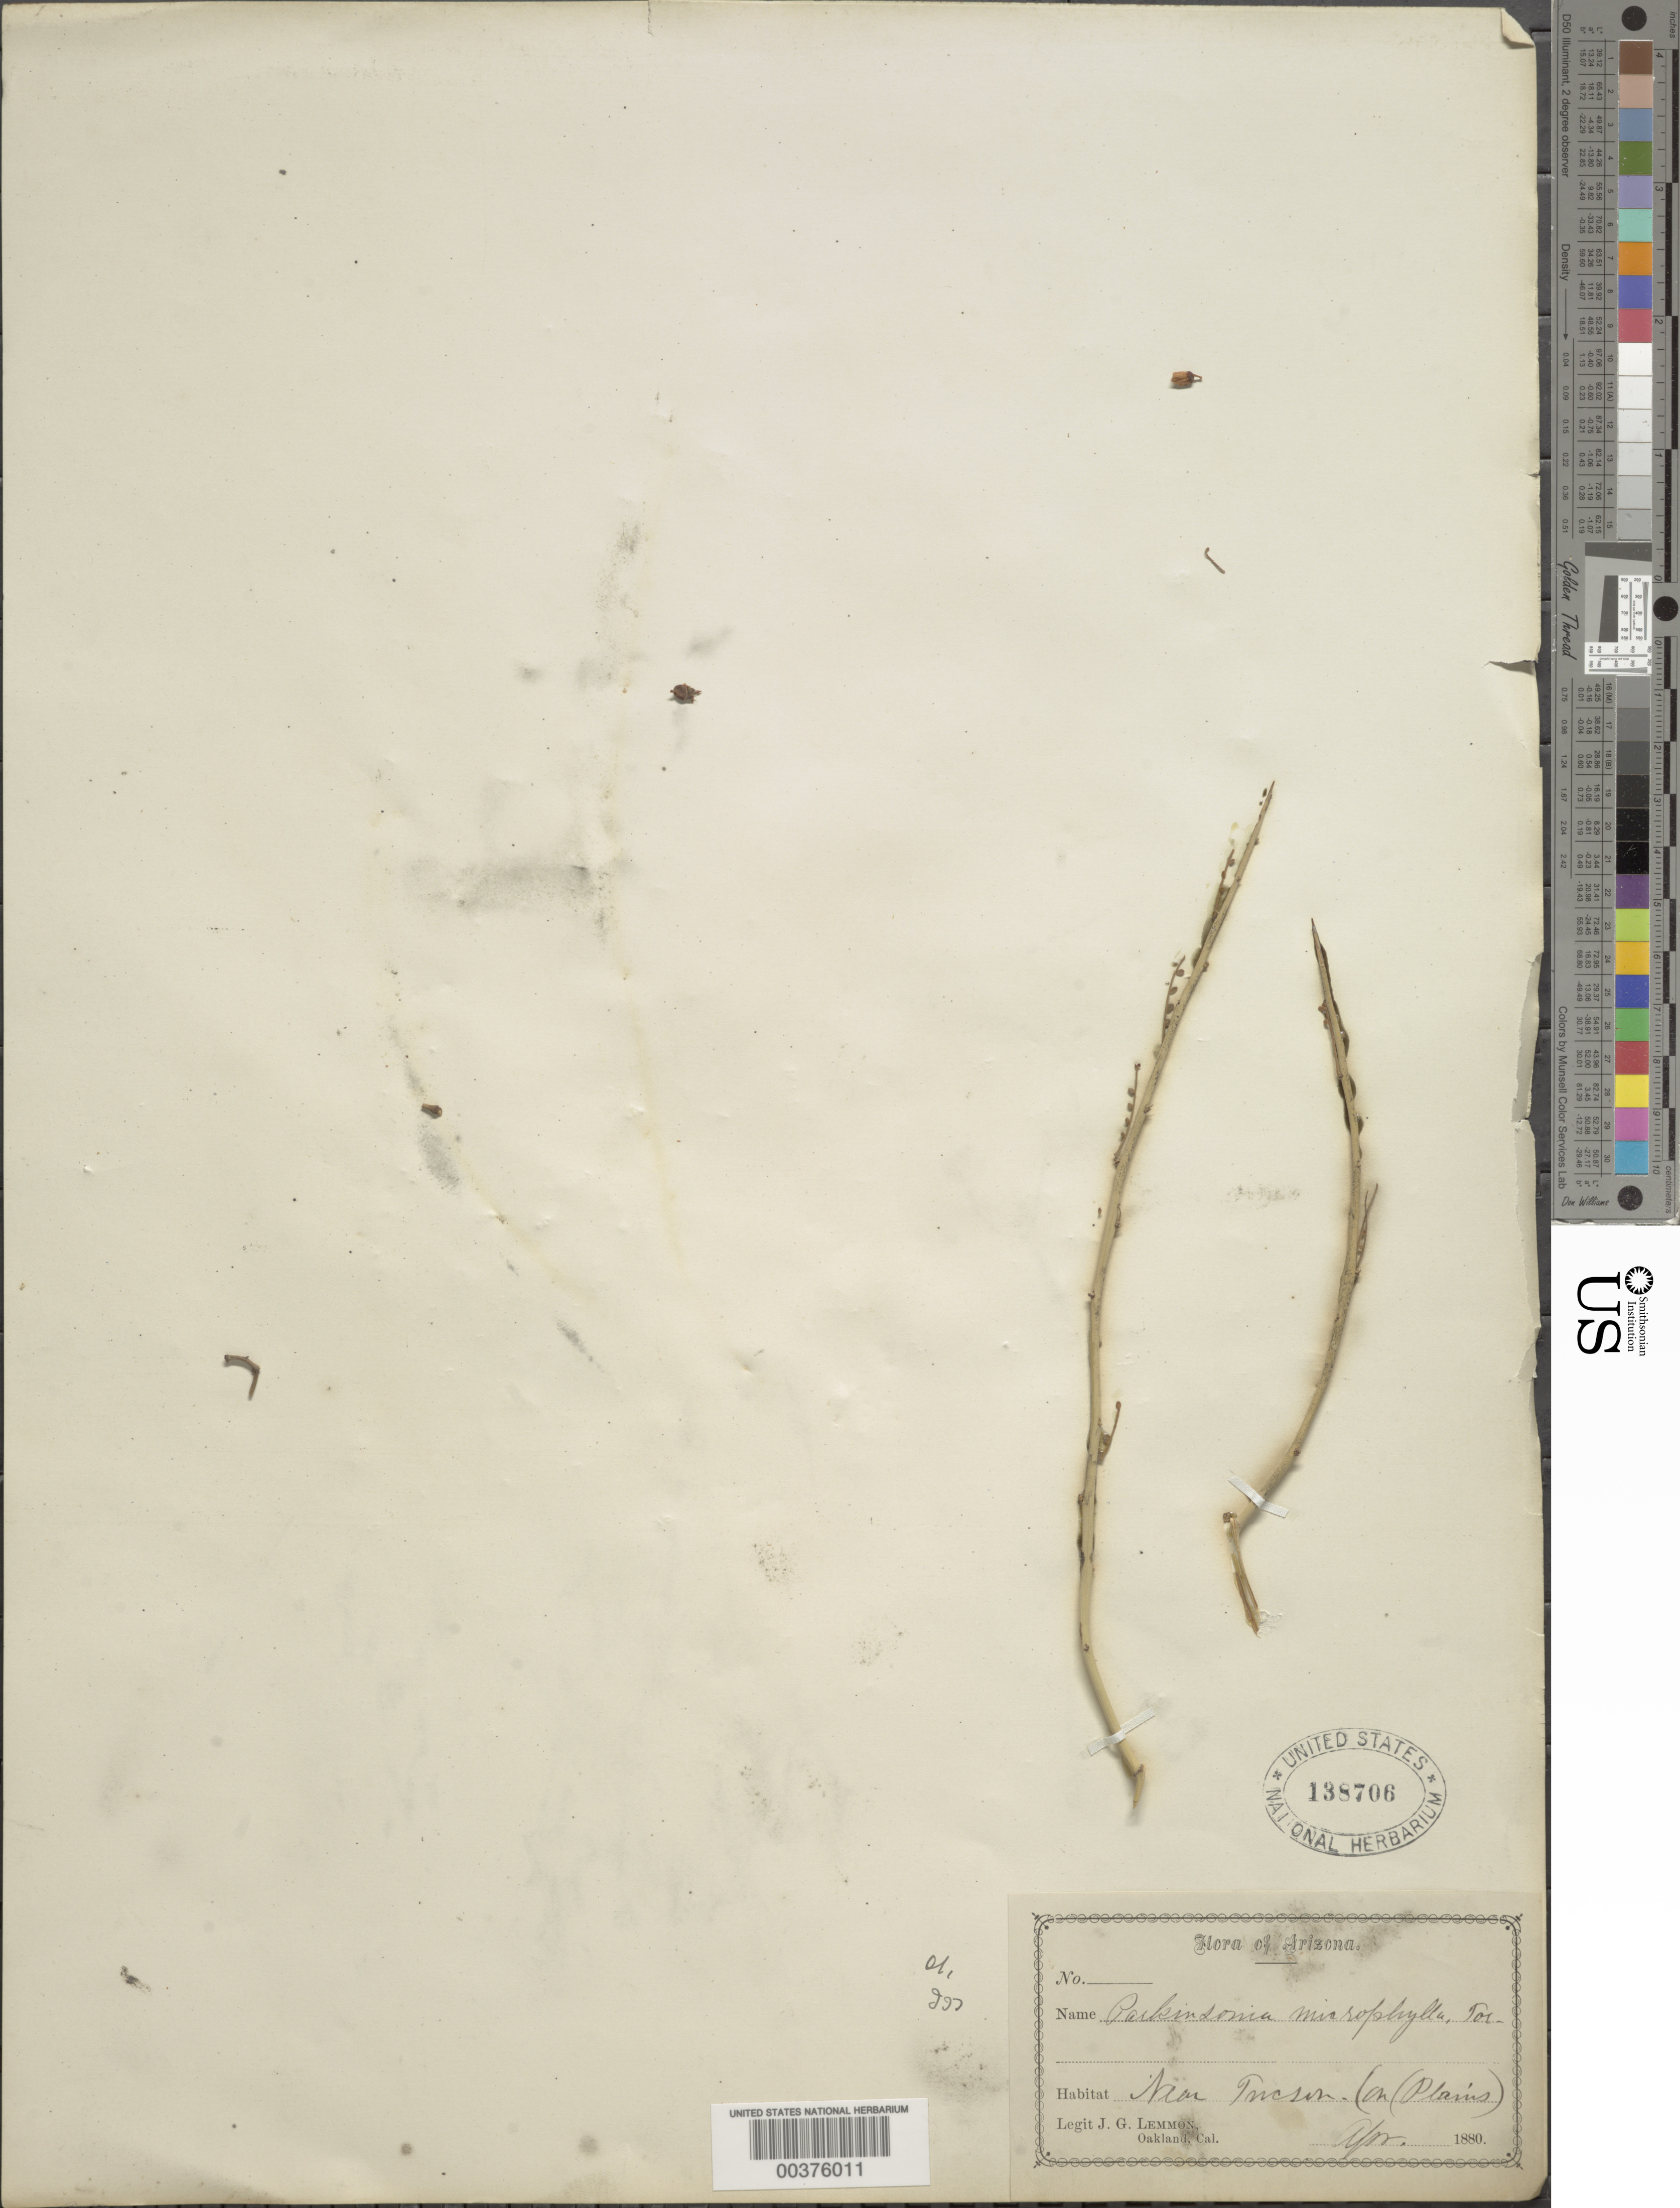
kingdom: Plantae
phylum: Tracheophyta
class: Magnoliopsida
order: Fabales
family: Fabaceae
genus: Parkinsonia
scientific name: Parkinsonia microphylla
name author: Torr.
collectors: J. G. Lemmon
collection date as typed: Apr 1880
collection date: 1880-04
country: United States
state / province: Arizona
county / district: Pima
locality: Near tucson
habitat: On plains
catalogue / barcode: US 138706